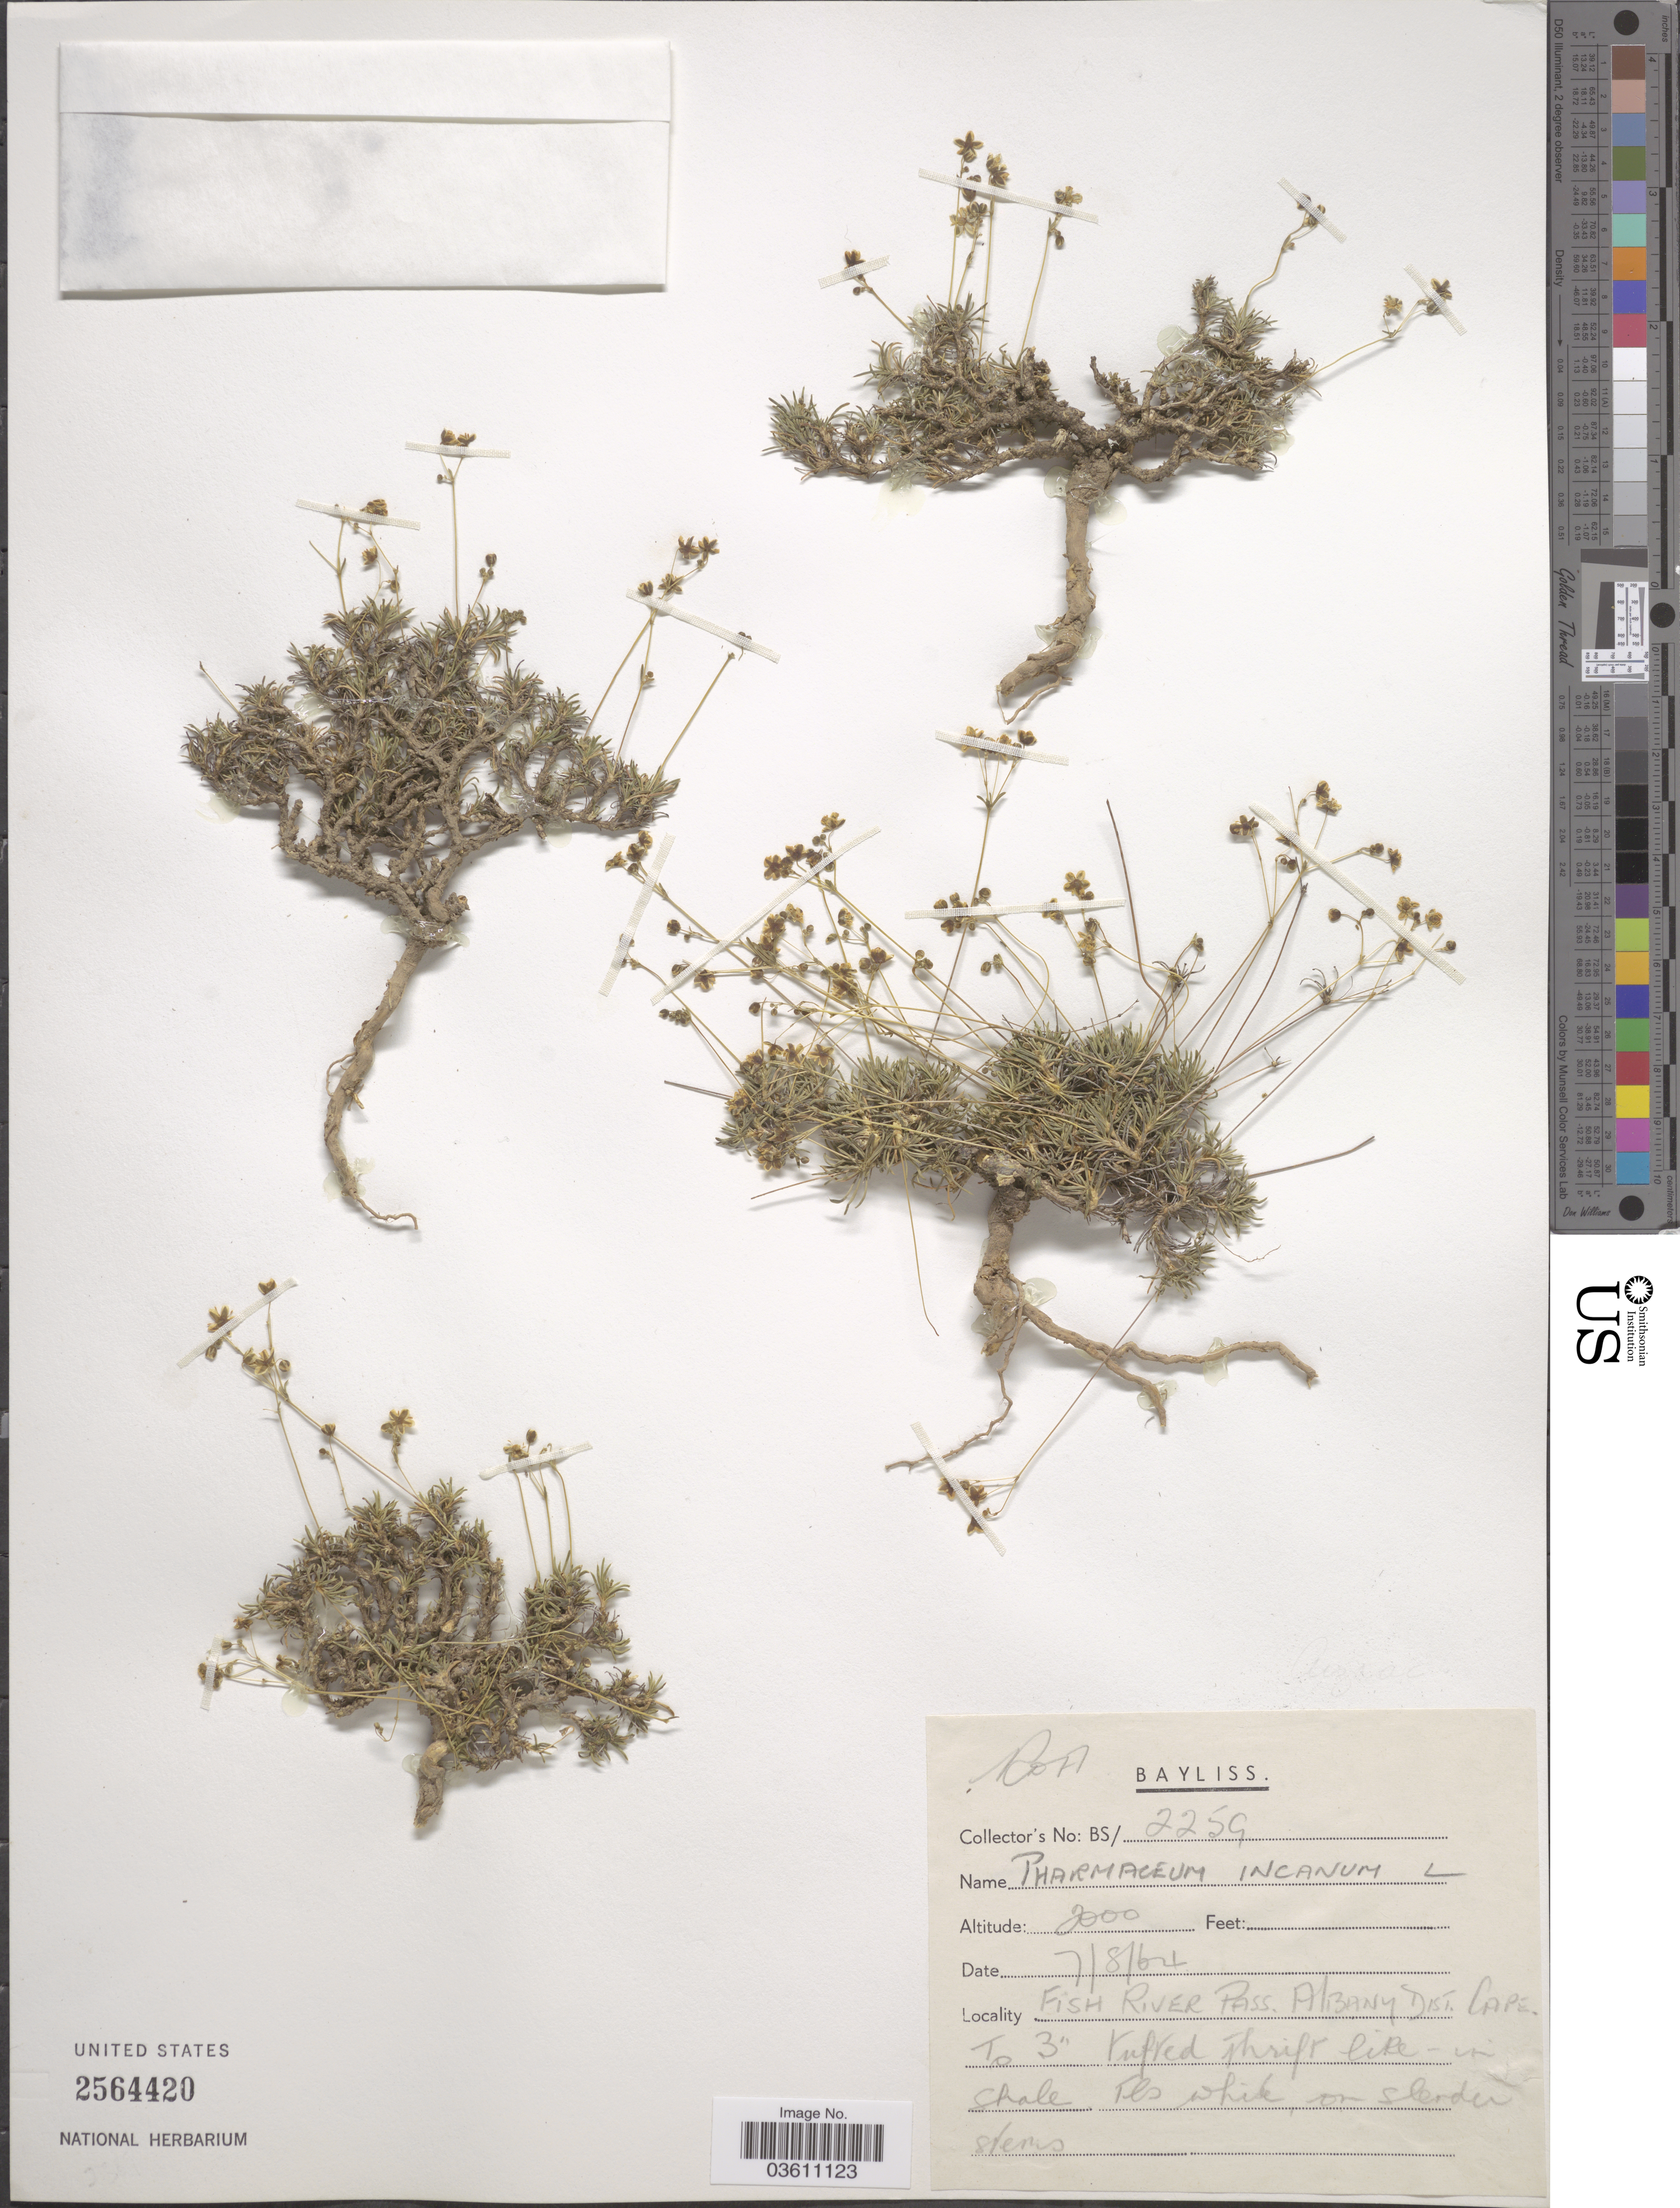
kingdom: Plantae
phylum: Tracheophyta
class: Magnoliopsida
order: Caryophyllales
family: Molluginaceae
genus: Pharnaceum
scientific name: Pharnaceum incanum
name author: L.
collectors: Bayliss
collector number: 2259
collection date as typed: Transcribed d/m/y: 7/8/64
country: South Africa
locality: Fish River Pass. Albany Dist. Cape.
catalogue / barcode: US 2564420